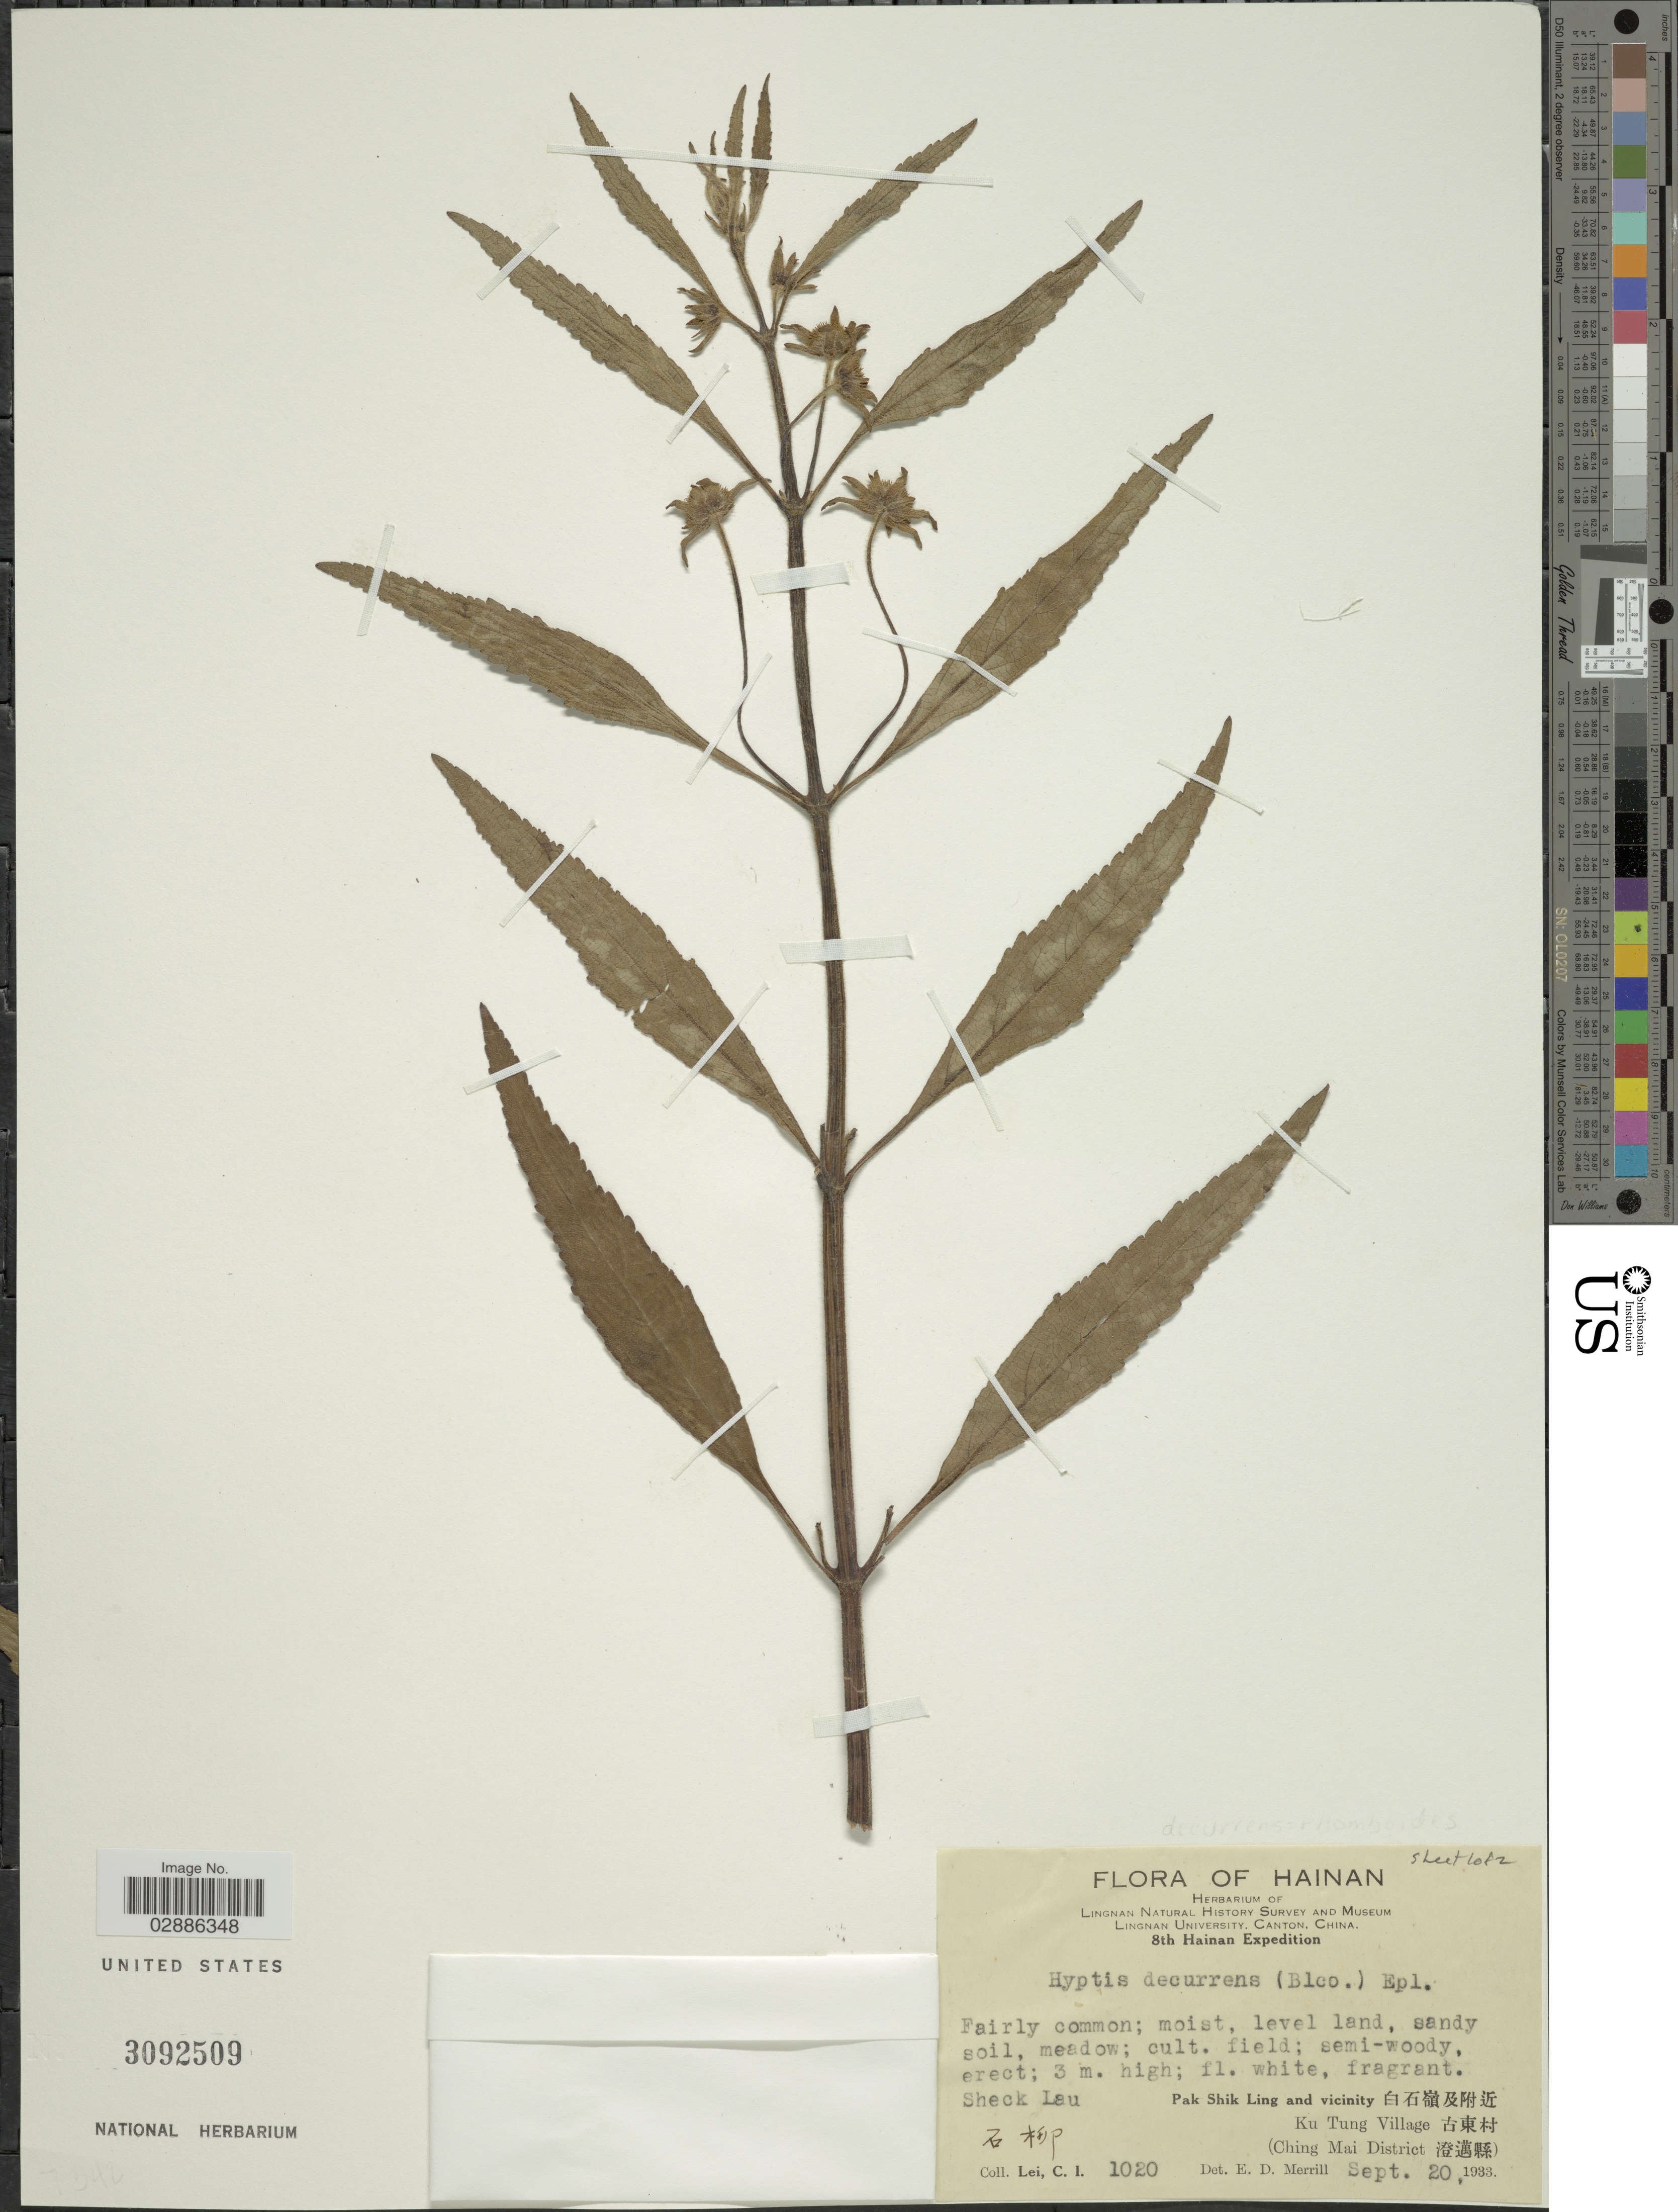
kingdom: Plantae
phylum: Tracheophyta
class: Magnoliopsida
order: Lamiales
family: Lamiaceae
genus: Hyptis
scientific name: Hyptis rhomboidea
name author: M. Martens & Galeotti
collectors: C. I. Lei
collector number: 1020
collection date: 1933-09-20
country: China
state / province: Hainan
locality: Pak Shik Ling and vicinity, Ku Tung Village (Ching Mai District), Sheck Lau.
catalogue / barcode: US 3092509